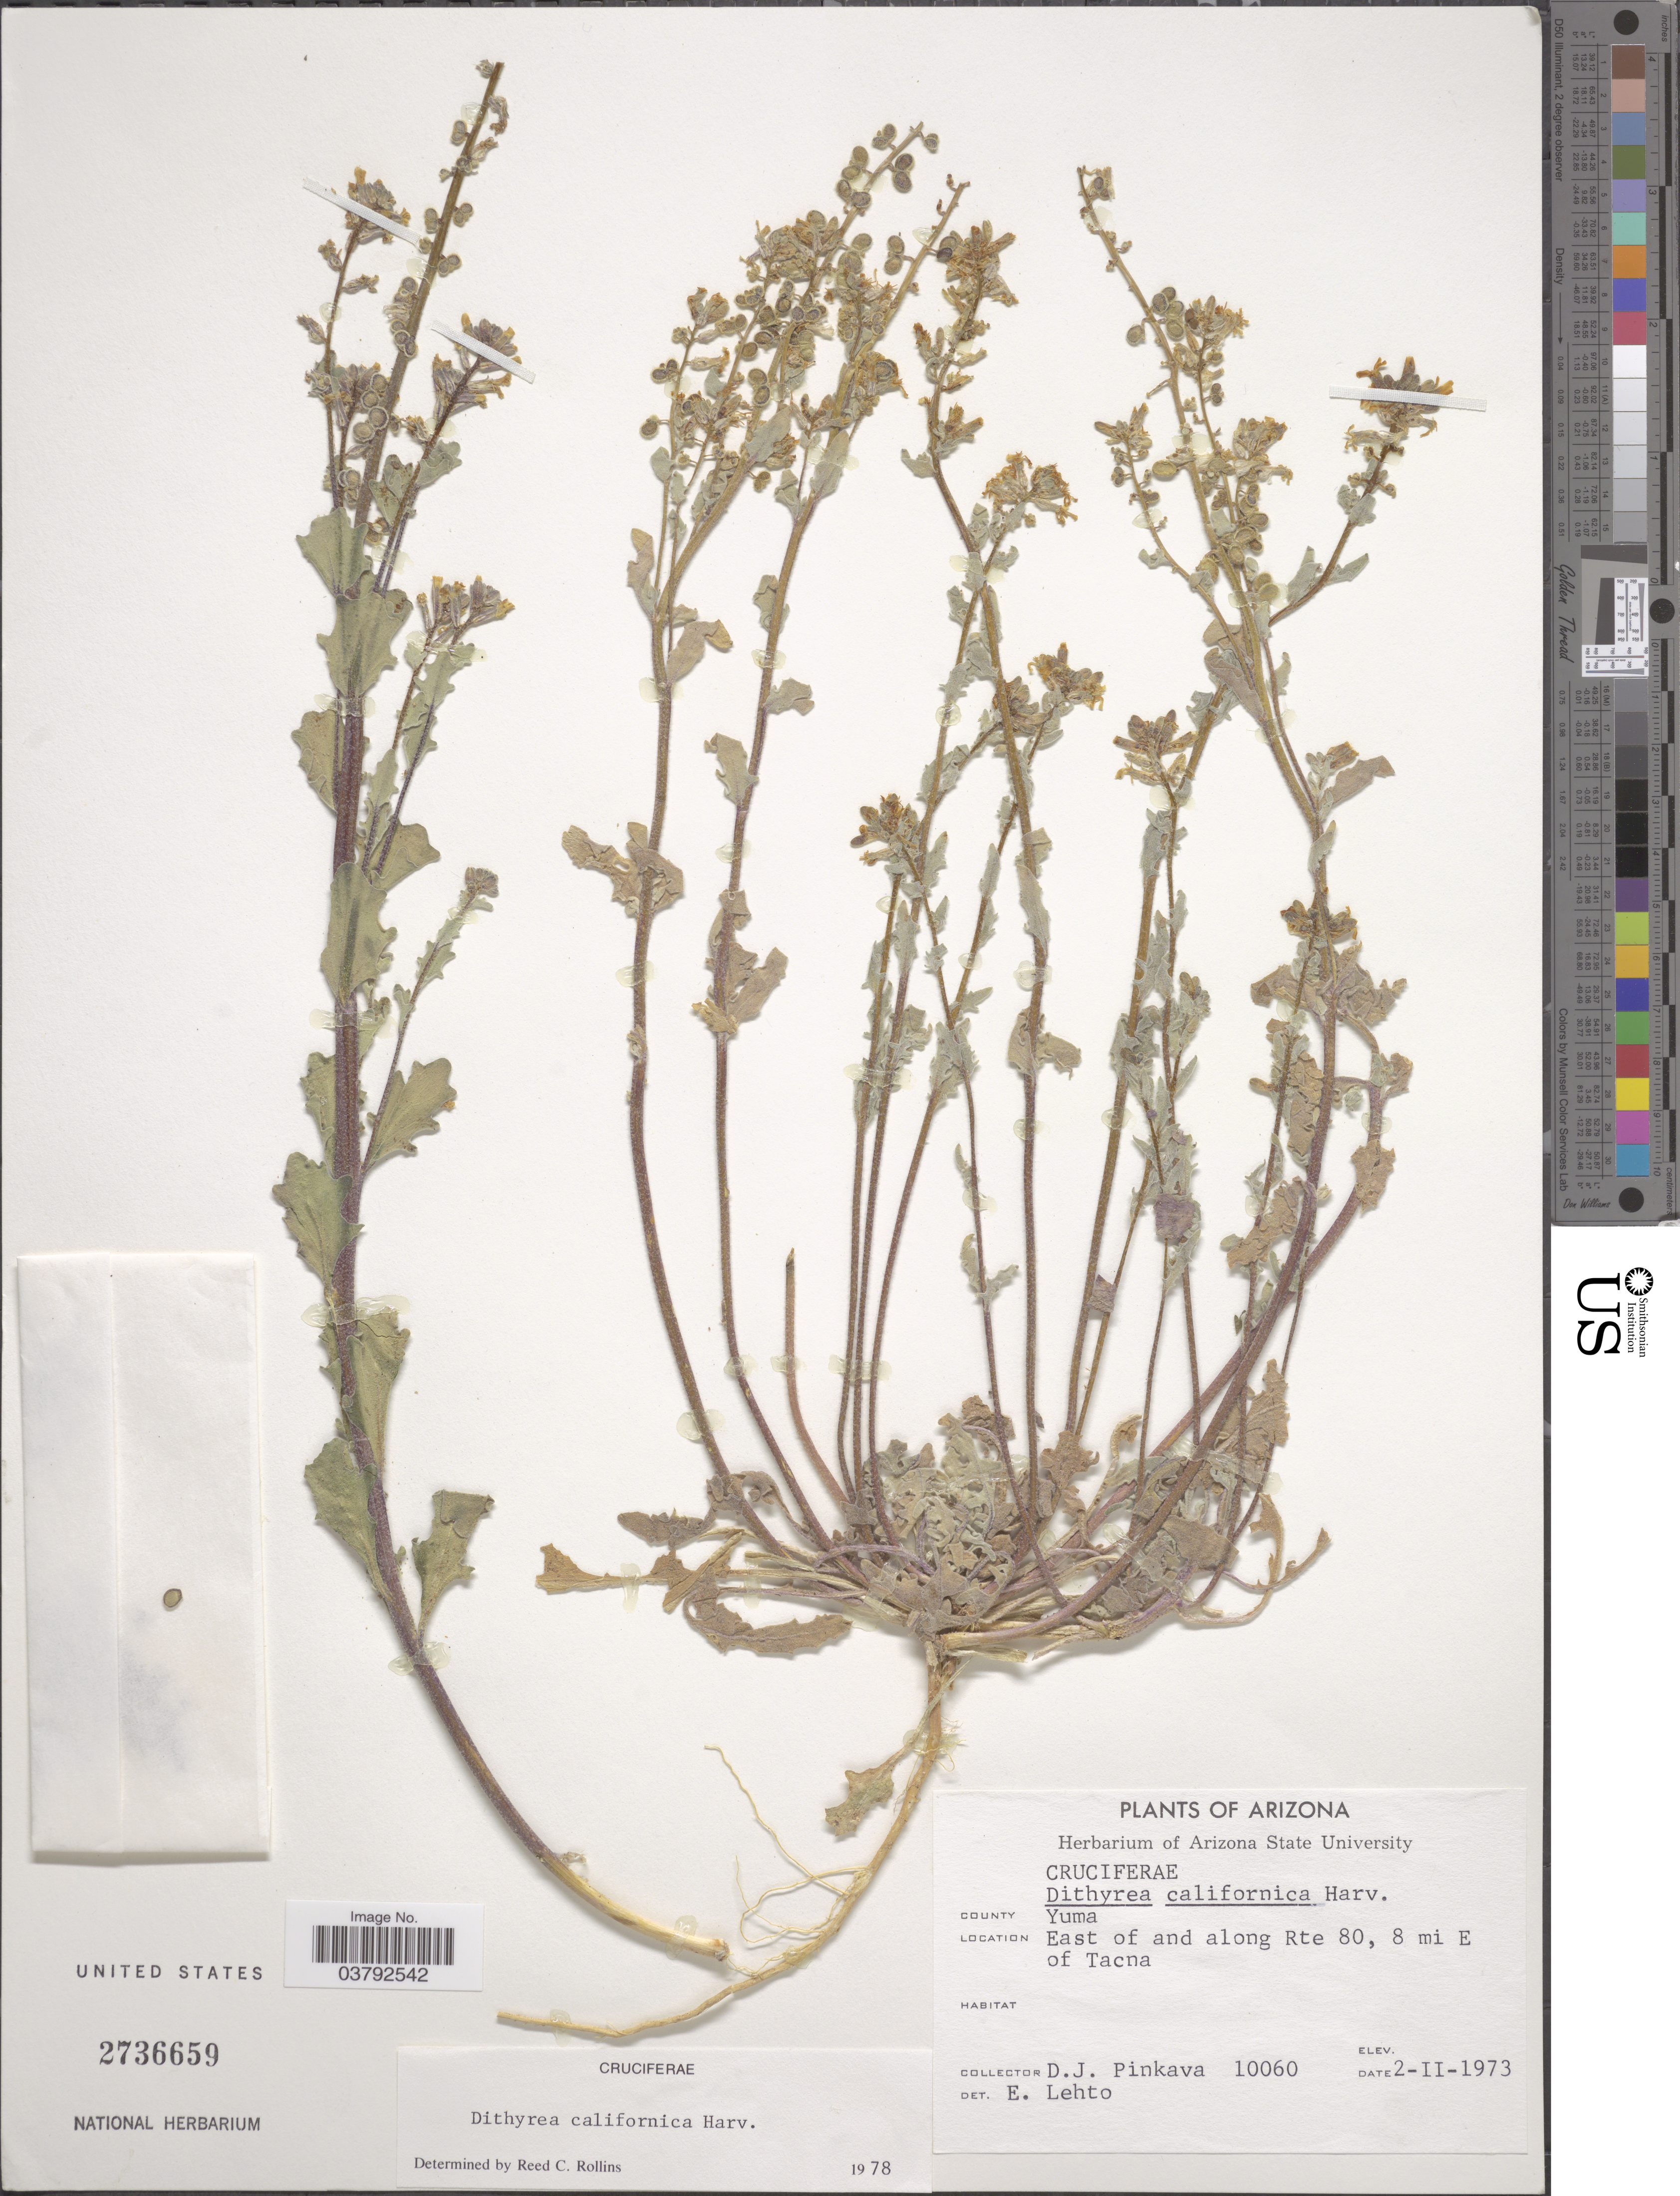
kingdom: Plantae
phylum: Tracheophyta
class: Magnoliopsida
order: Brassicales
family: Brassicaceae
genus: Dithyrea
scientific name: Dithyrea californica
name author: Harv.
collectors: D. J. Pinkava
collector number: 10060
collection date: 1973-02-02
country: United States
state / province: Arizona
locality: County Yuma. East of and along Rte 80, 8 mi E of Tacna.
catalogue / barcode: US 2736659